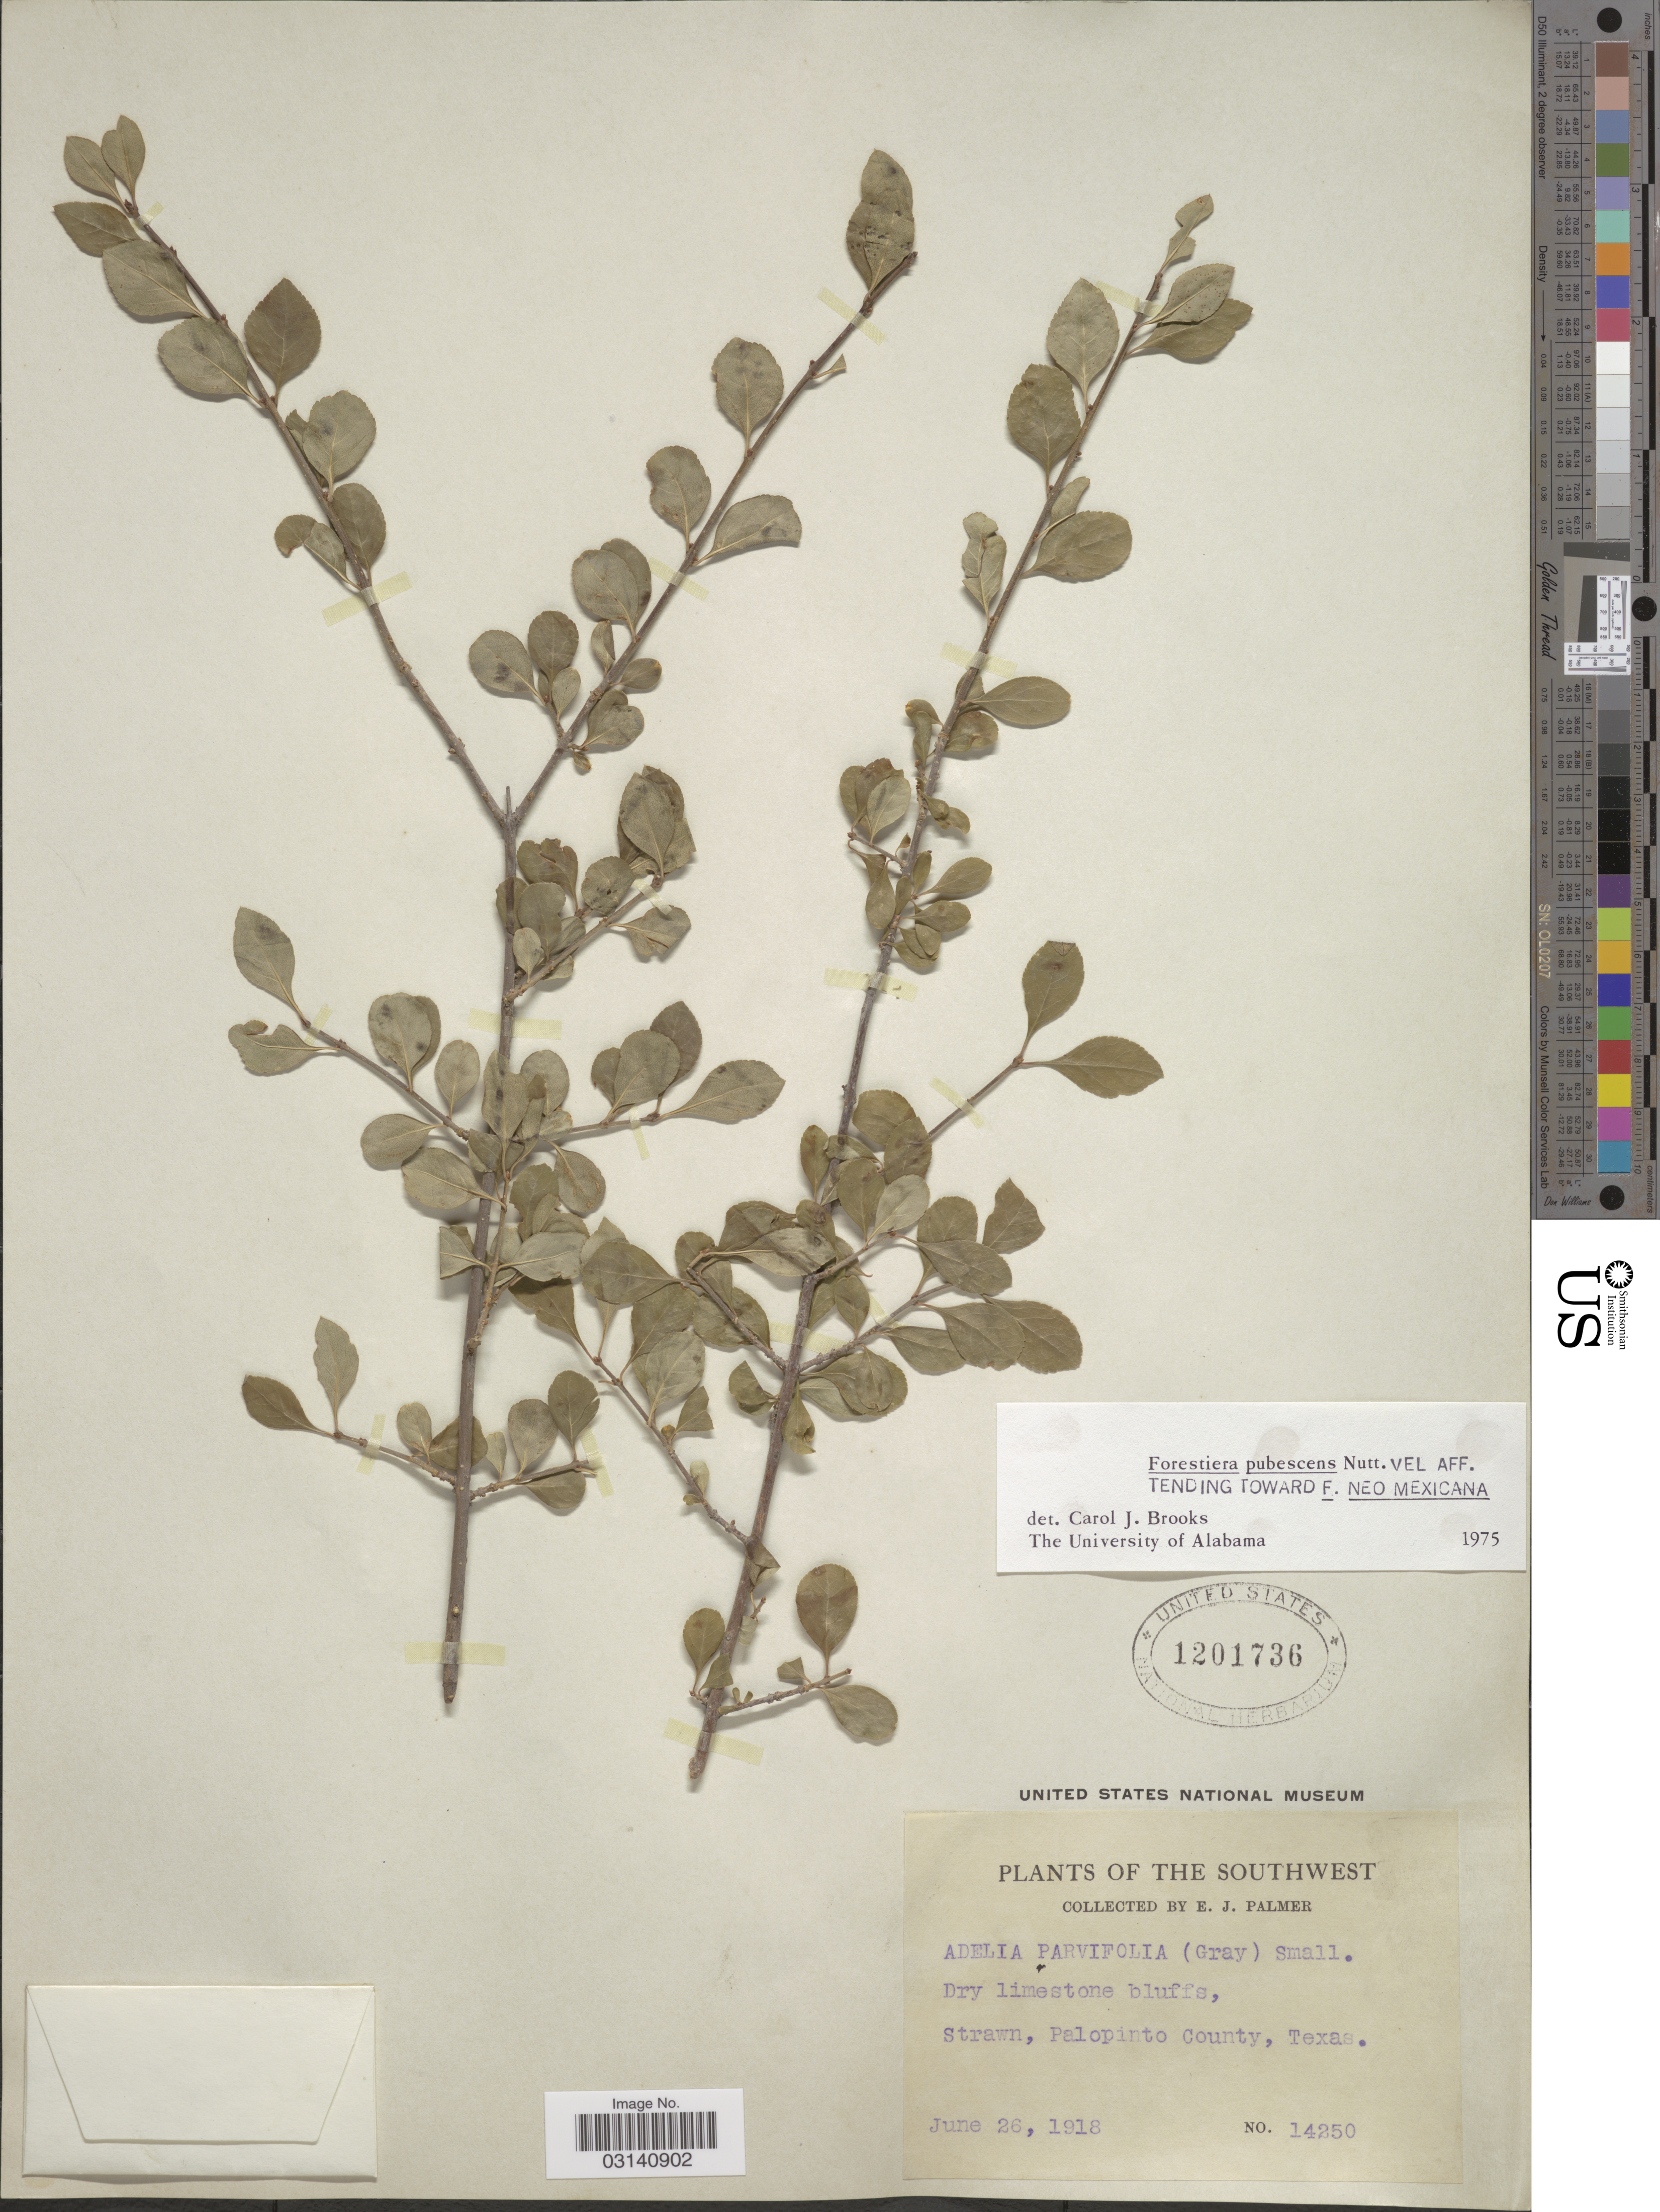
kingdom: Plantae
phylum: Tracheophyta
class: Magnoliopsida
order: Lamiales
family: Oleaceae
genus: Forestiera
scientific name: Forestiera pubescens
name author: Nutt.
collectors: E. J. Palmer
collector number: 14250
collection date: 1918-06-26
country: United States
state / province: Texas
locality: The Southwest. Strawn, Palopinto County.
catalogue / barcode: US 1201736